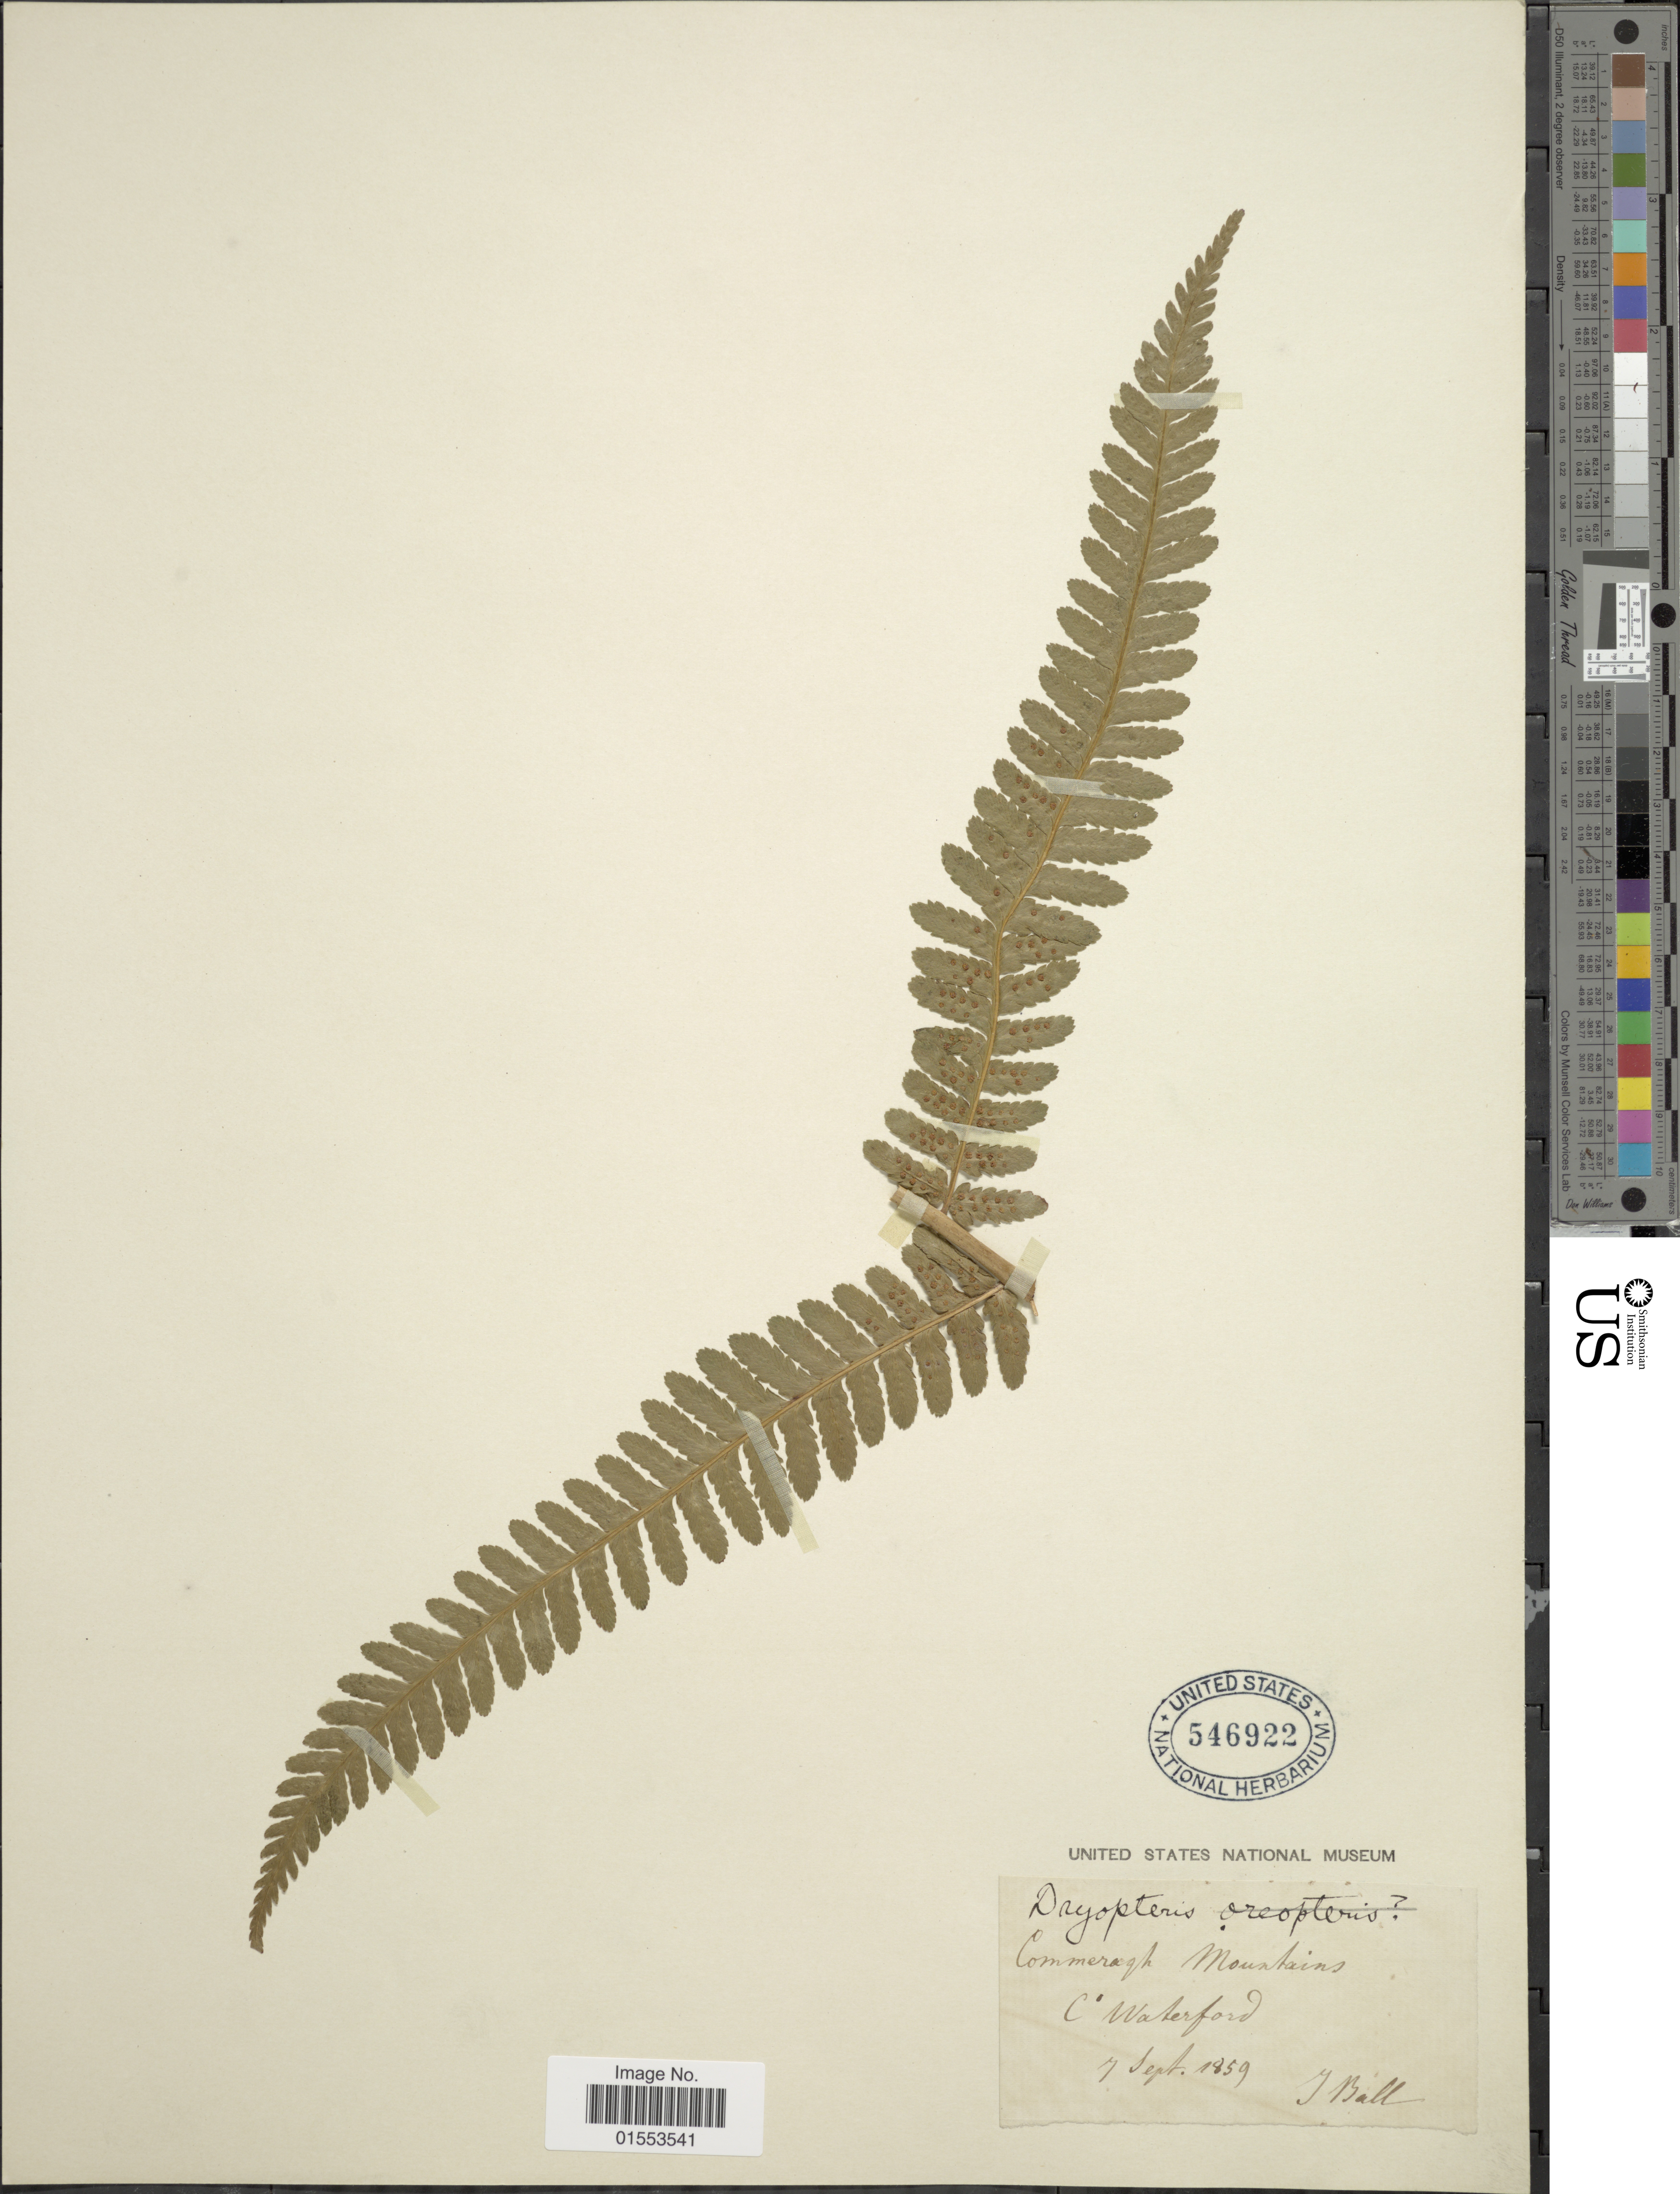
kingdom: Plantae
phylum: Tracheophyta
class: Polypodiopsida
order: Polypodiales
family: Dryopteridaceae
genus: Dryopteris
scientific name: Dryopteris sp.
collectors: J. Ball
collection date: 1859-09-07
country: Ireland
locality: Commeragh Mountains. C. Waterford.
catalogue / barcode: US 546922